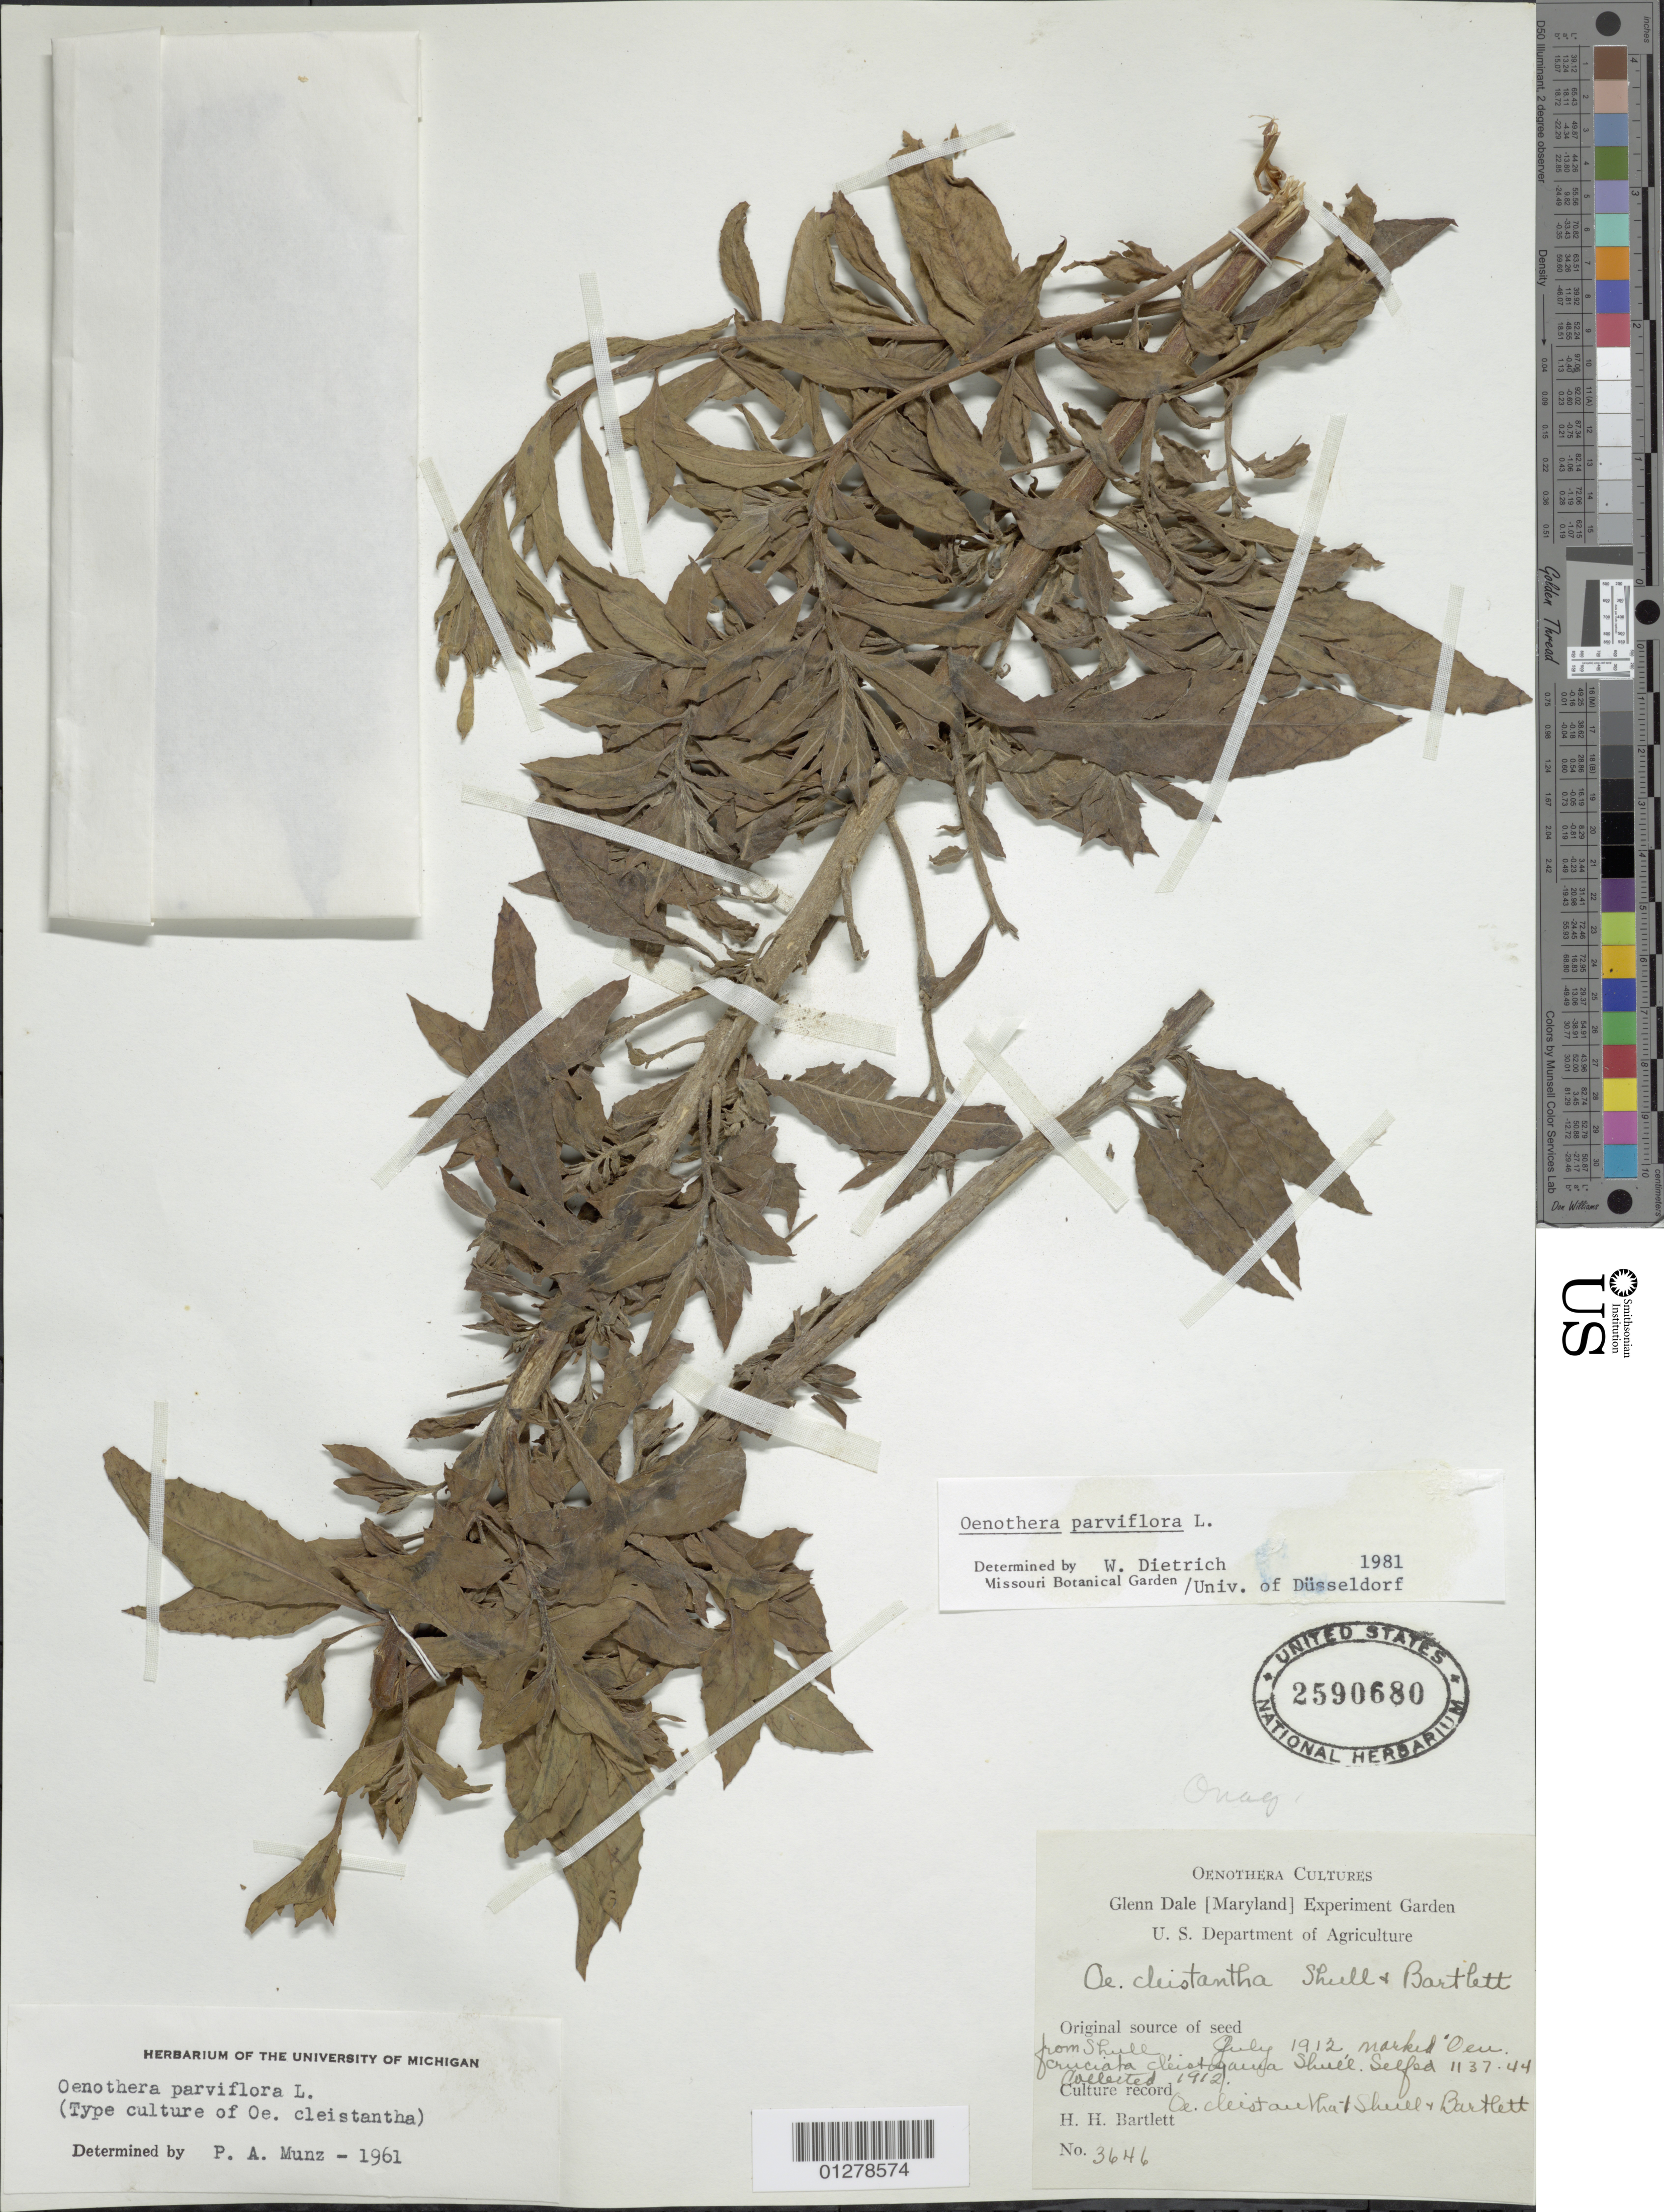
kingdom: Plantae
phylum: Tracheophyta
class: Magnoliopsida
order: Myrtales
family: Onagraceae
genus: Oenothera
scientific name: Oenothera parviflora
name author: L.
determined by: Munz, Philip A.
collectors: H. H. Bartlett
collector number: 3646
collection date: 1912-07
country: United States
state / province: Maryland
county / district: Prince George's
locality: Glen Dale [Maryland] Experiment Garden, US Department of Agriculture.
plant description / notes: Culture record 11 37 44.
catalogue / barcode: US 2590680